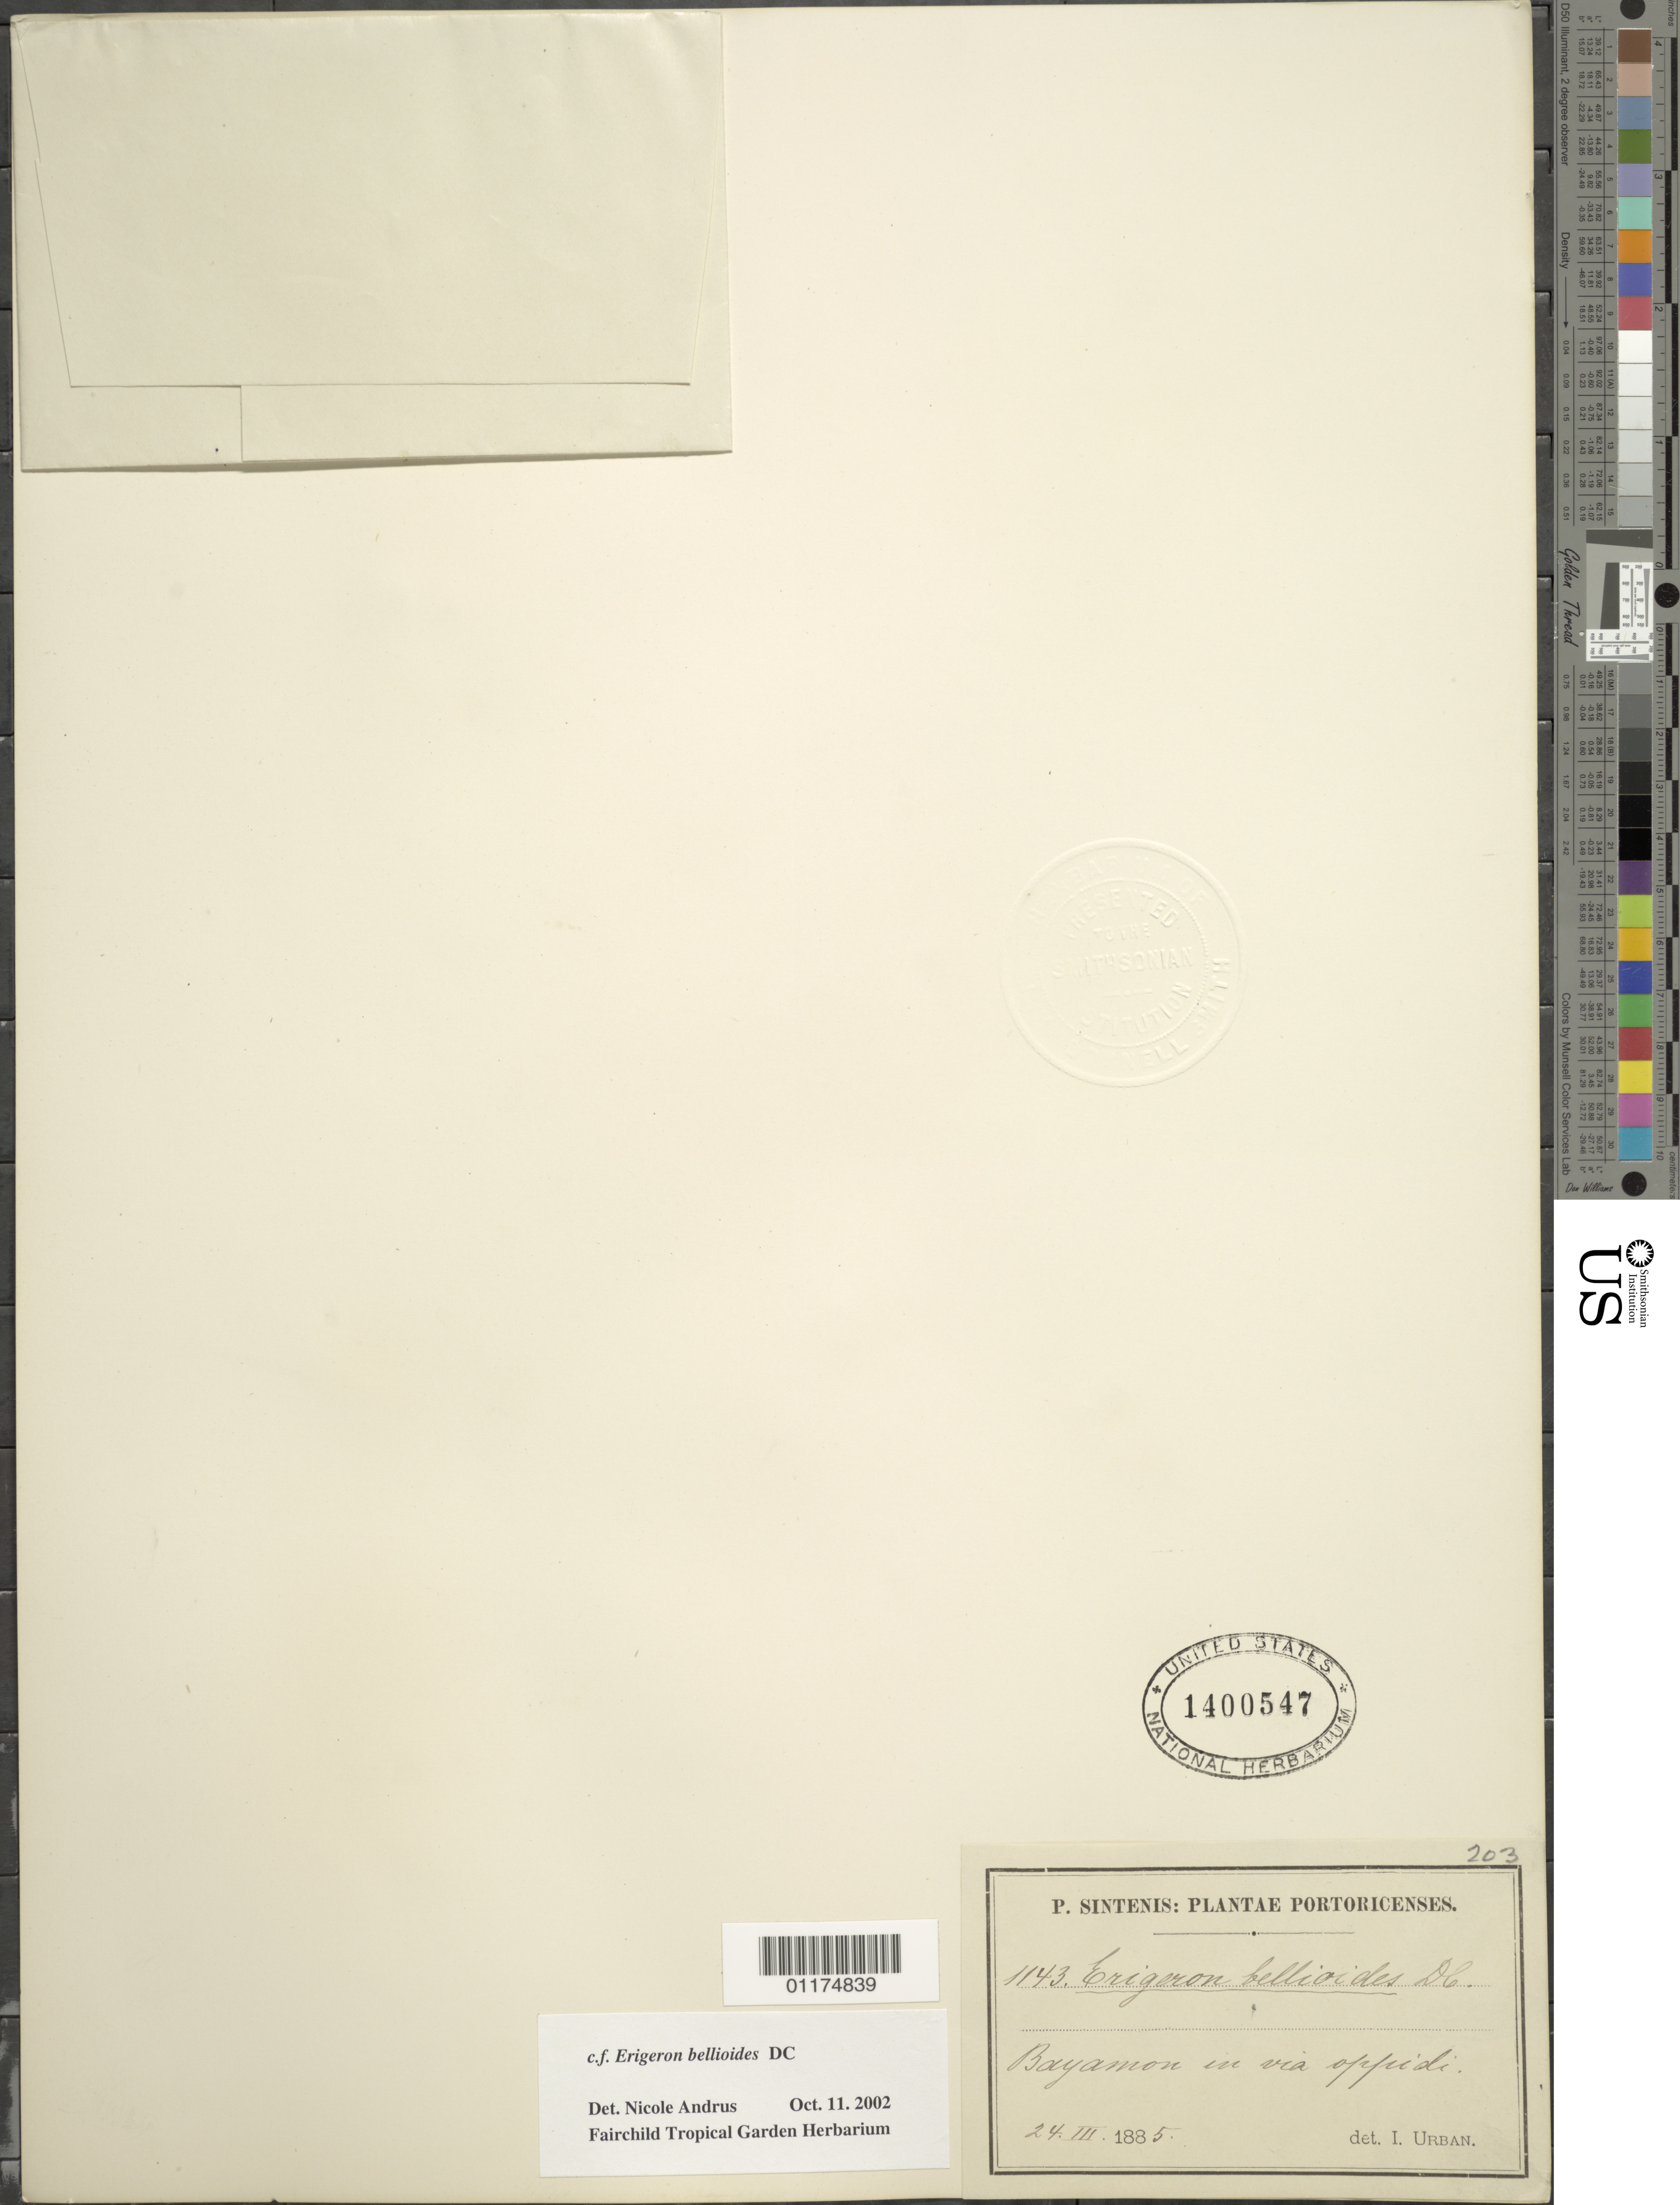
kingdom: Plantae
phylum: Tracheophyta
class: Magnoliopsida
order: Asterales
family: Asteraceae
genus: Erigeron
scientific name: Erigeron bellioides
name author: DC.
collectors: P. Sintenis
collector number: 1143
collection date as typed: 24 Mar 1885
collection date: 1885-03-24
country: Puerto Rico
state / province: Bayamón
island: Puerto Rico I.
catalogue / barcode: US 1400547